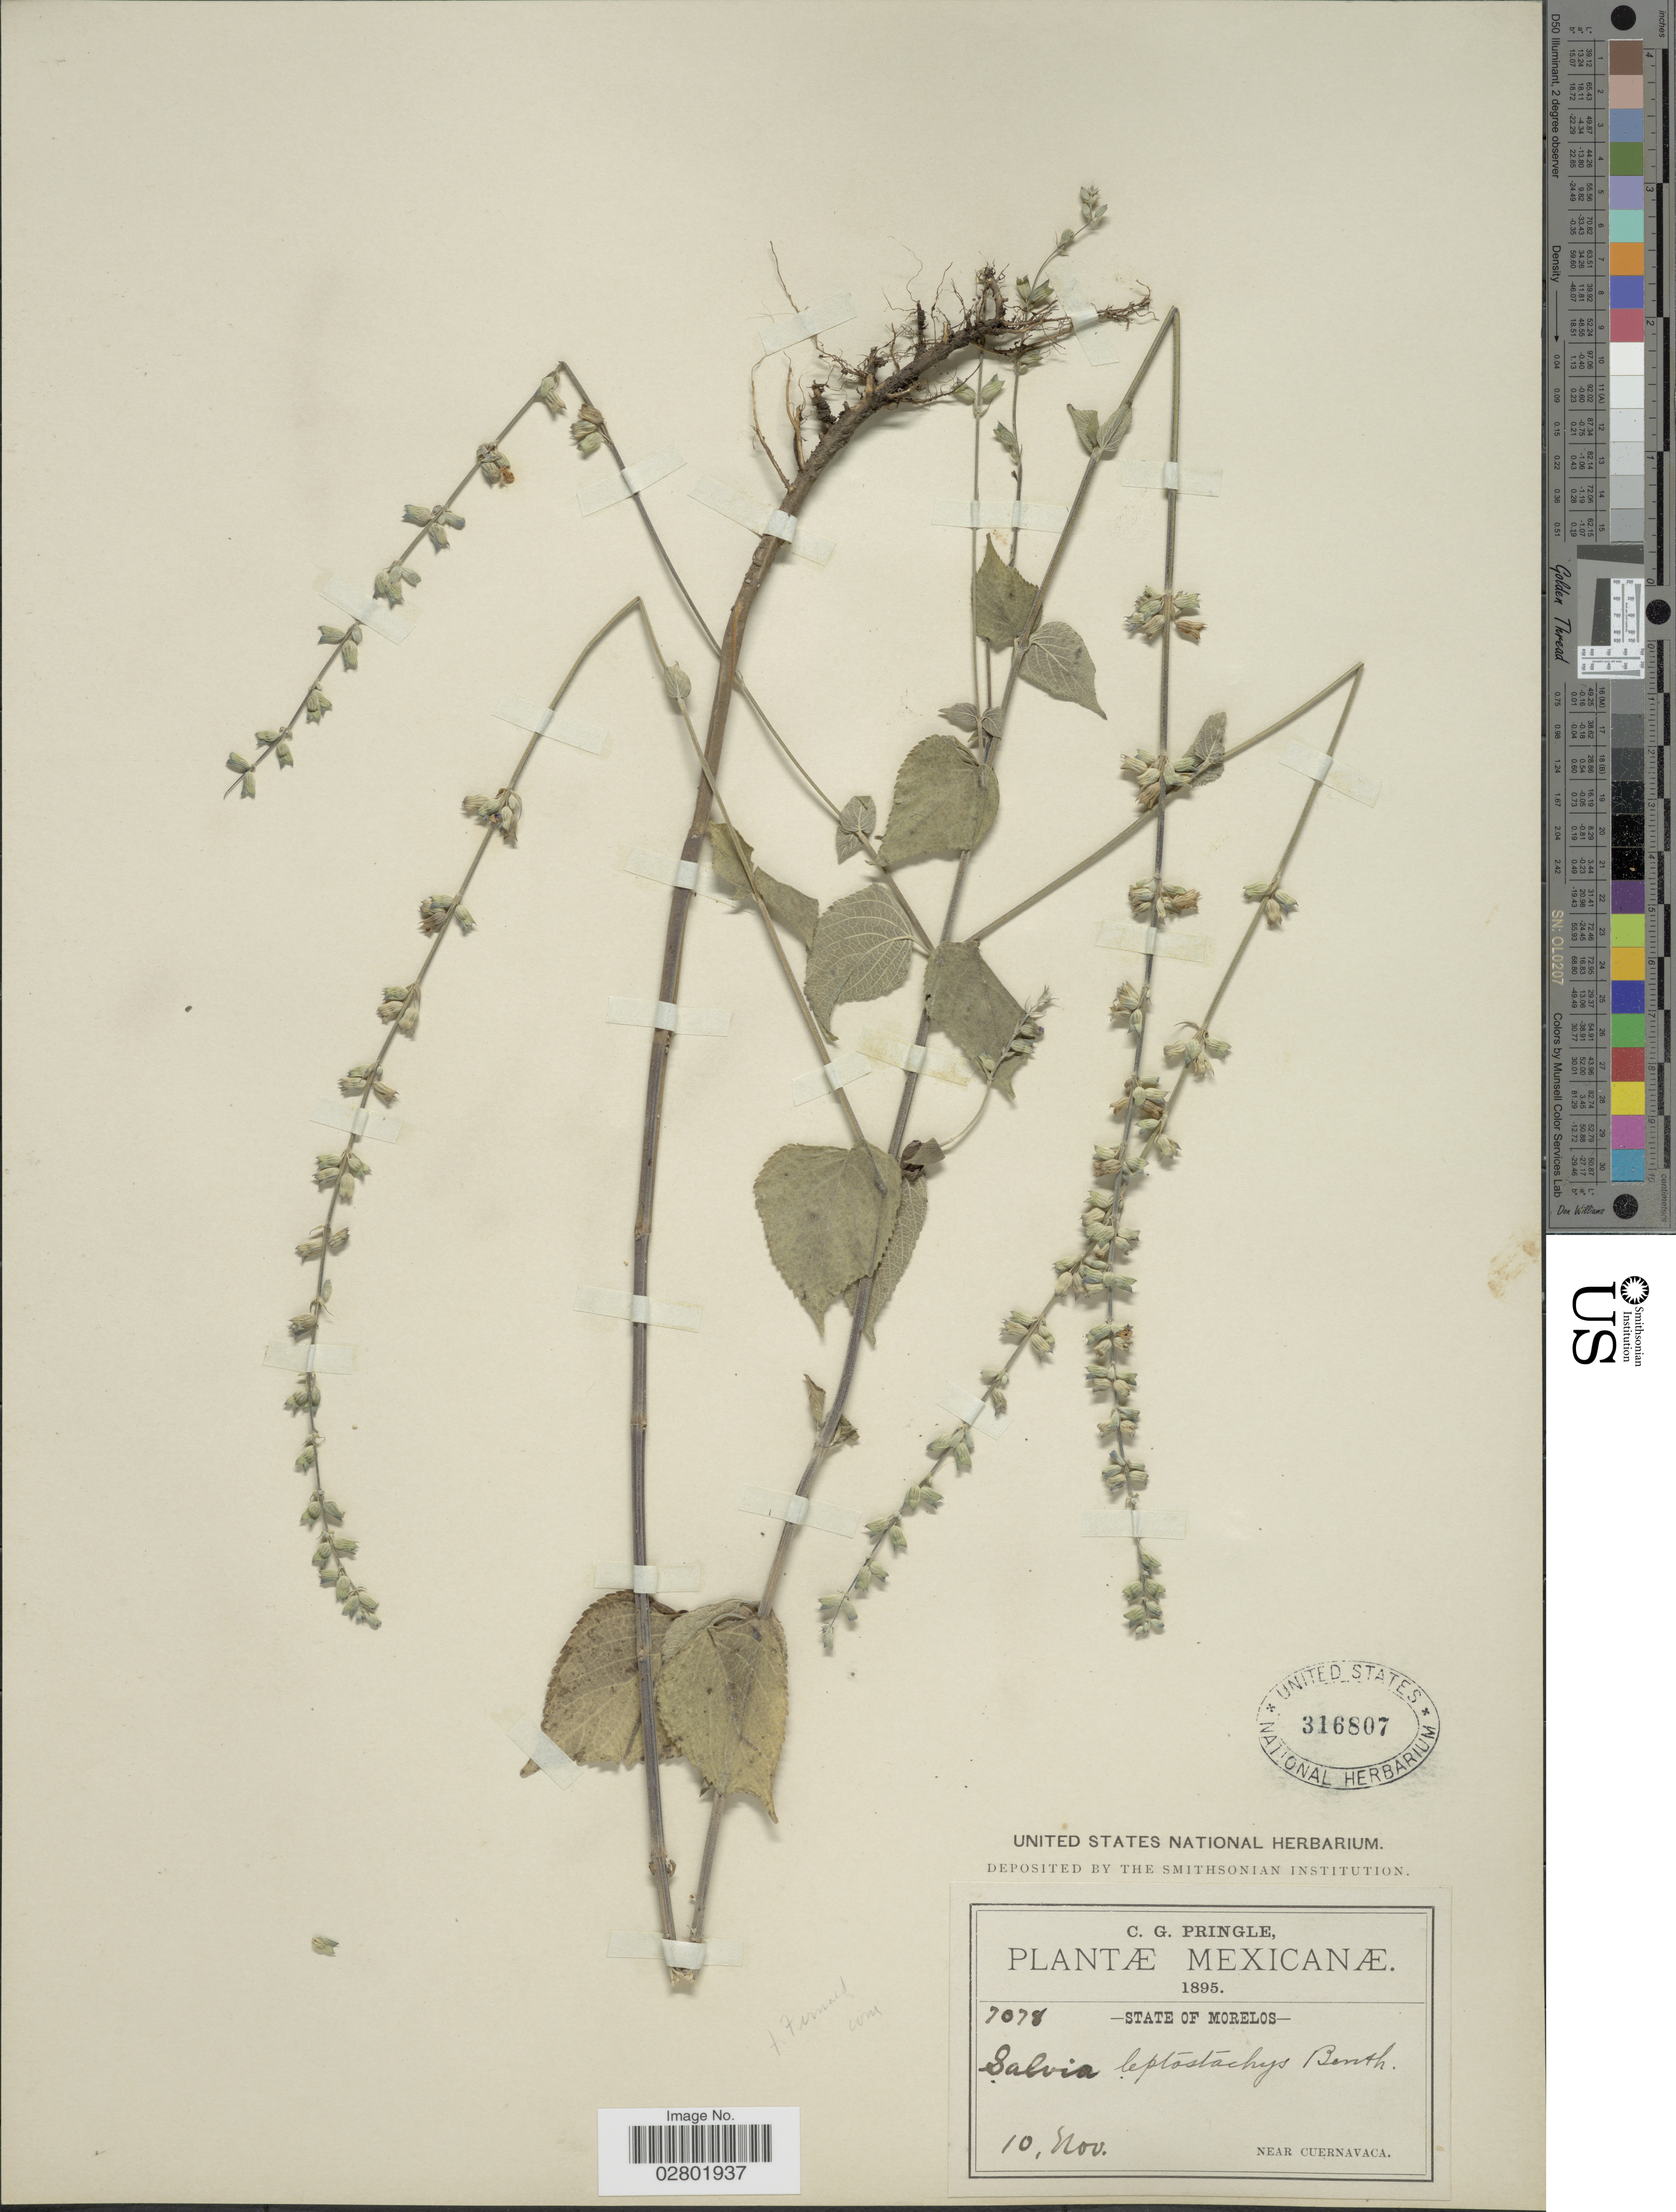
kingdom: Plantae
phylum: Tracheophyta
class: Magnoliopsida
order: Lamiales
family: Lamiaceae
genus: Salvia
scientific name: Salvia leptostachys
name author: Benth.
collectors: C. G. Pringle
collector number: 7078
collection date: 1895-11-10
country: Mexico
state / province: Morelos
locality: Near Cuernavaca.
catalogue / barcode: US 316807